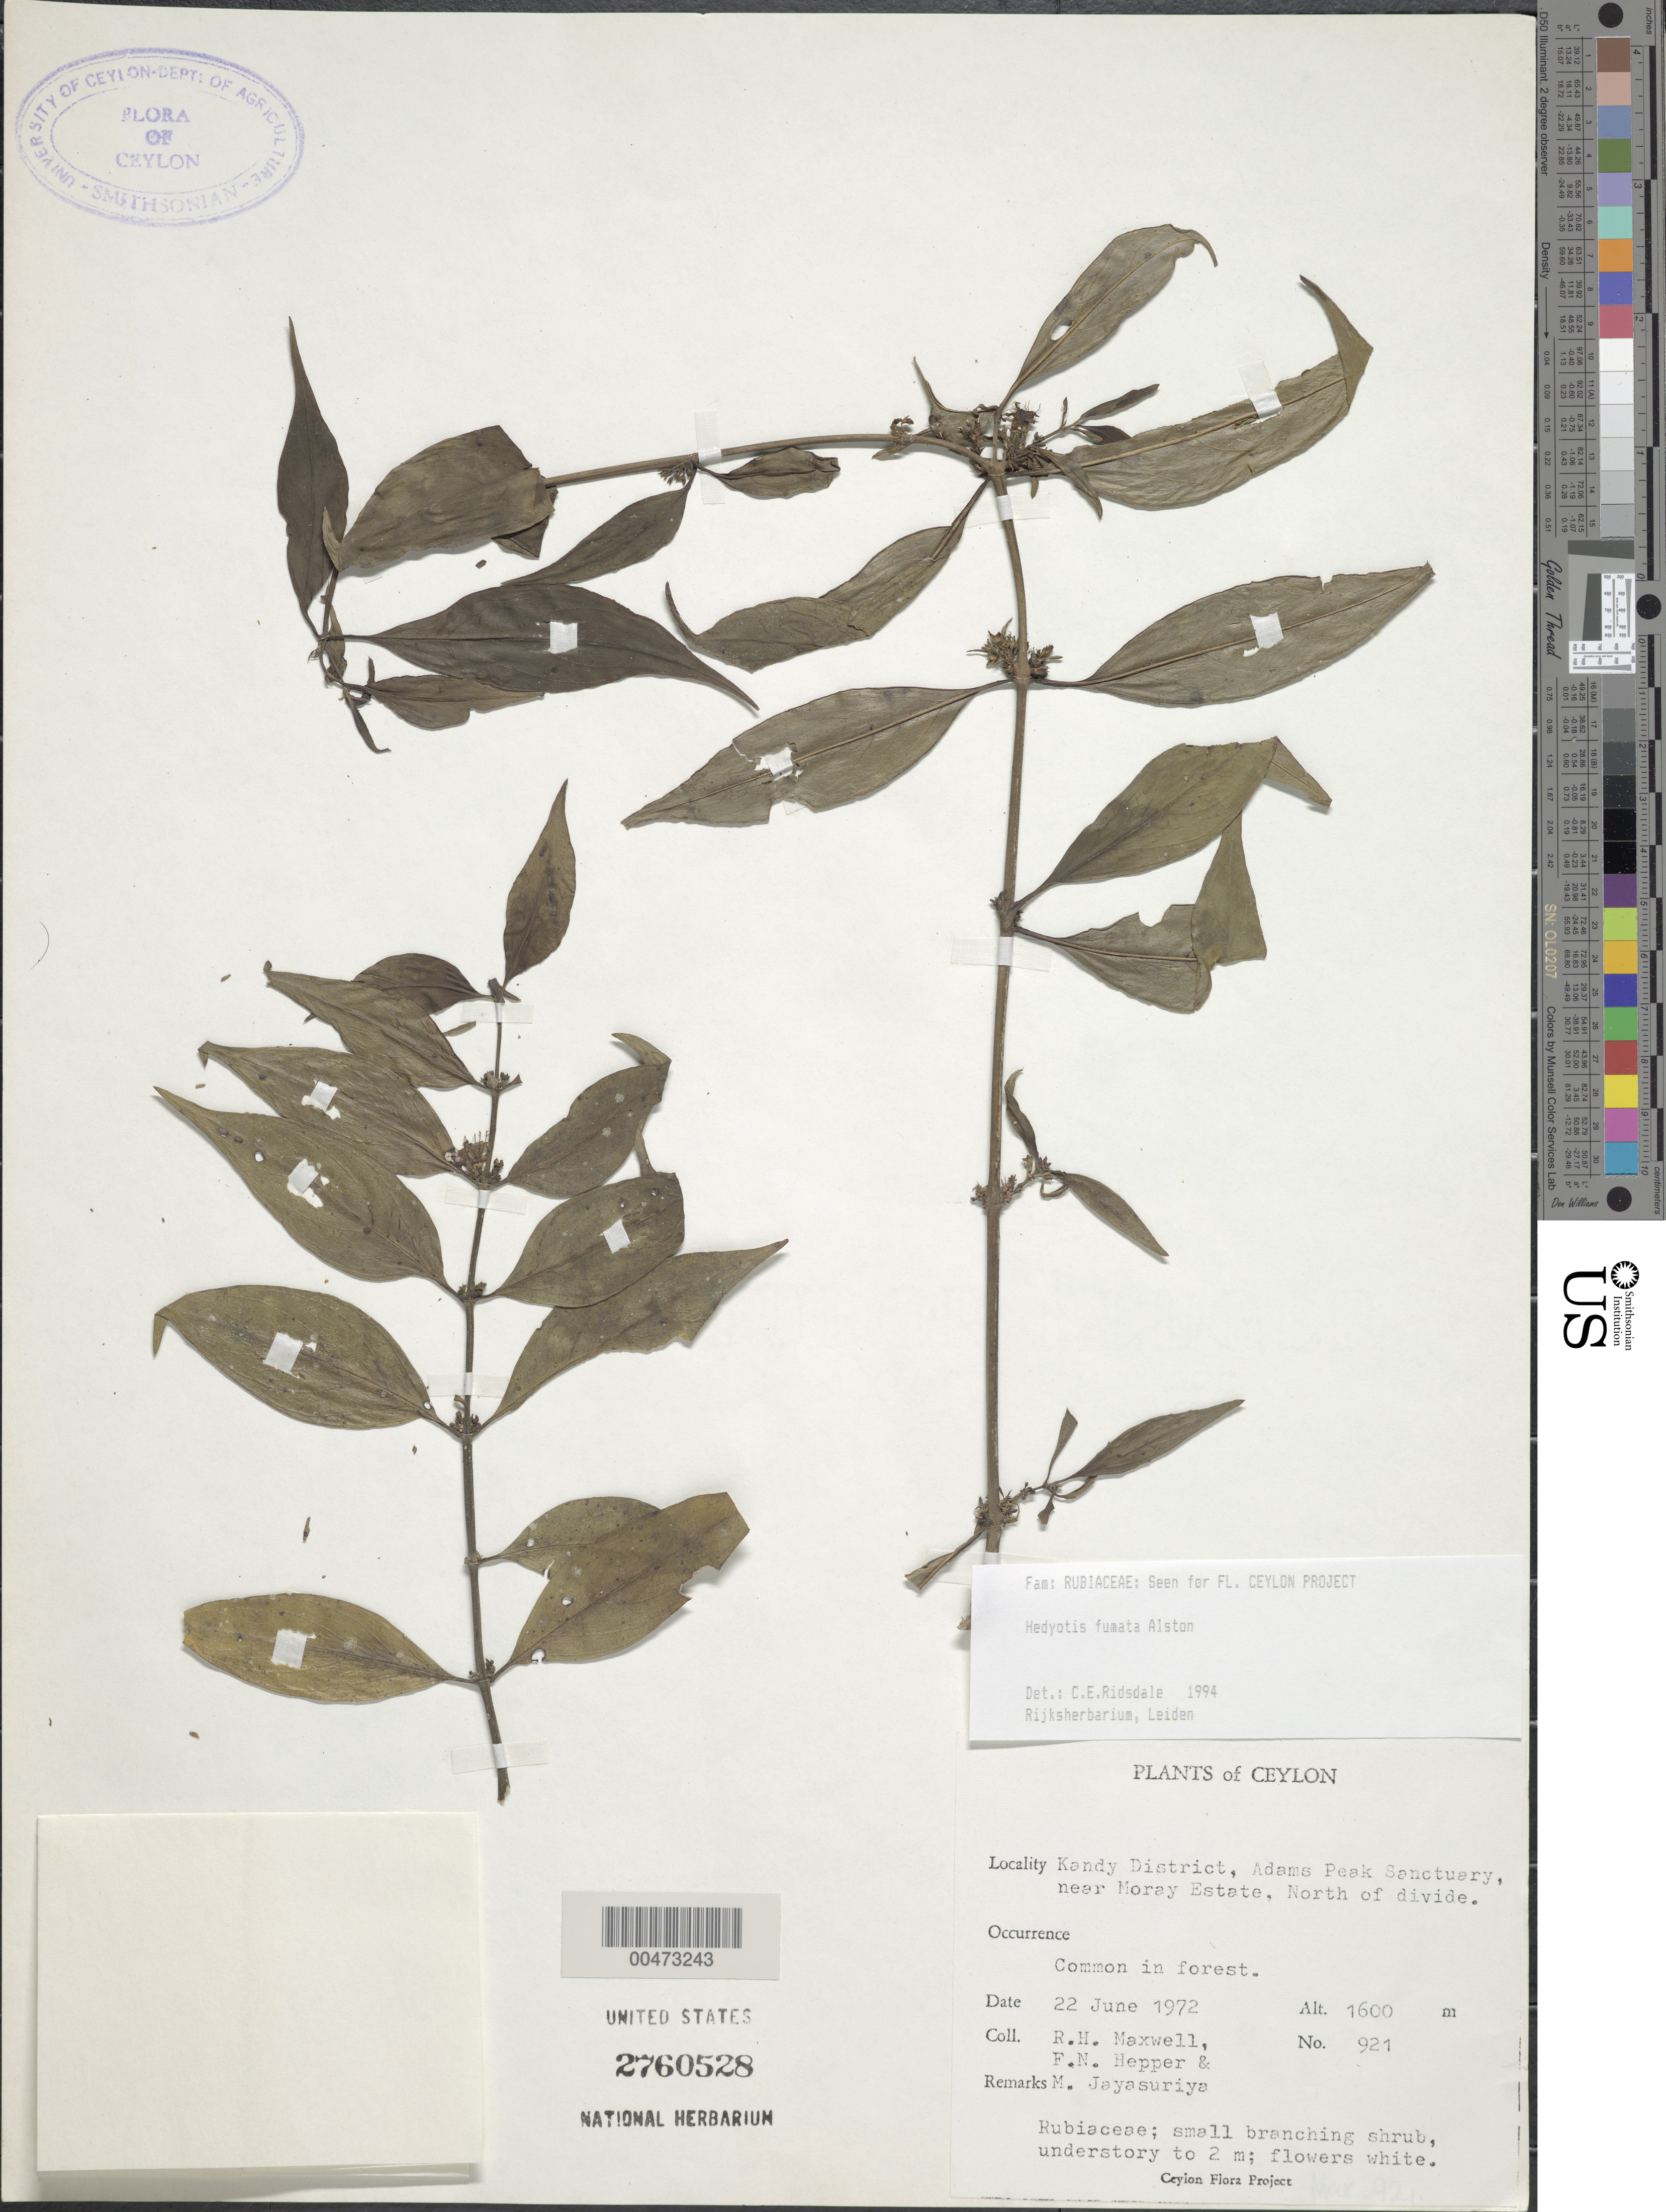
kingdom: Plantae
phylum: Tracheophyta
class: Magnoliopsida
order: Gentianales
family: Rubiaceae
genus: Hedyotis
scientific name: Hedyotis fumata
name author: Alston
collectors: R. H. Maxwell, F. Hepper & A. H. Jayasuriya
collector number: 921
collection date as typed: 22 Jun 1972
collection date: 1972-06-22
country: Sri Lanka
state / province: Central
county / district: Kandy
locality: Adams Peak Sanctuary, near Moray Estate, N of divide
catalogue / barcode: US 2760528